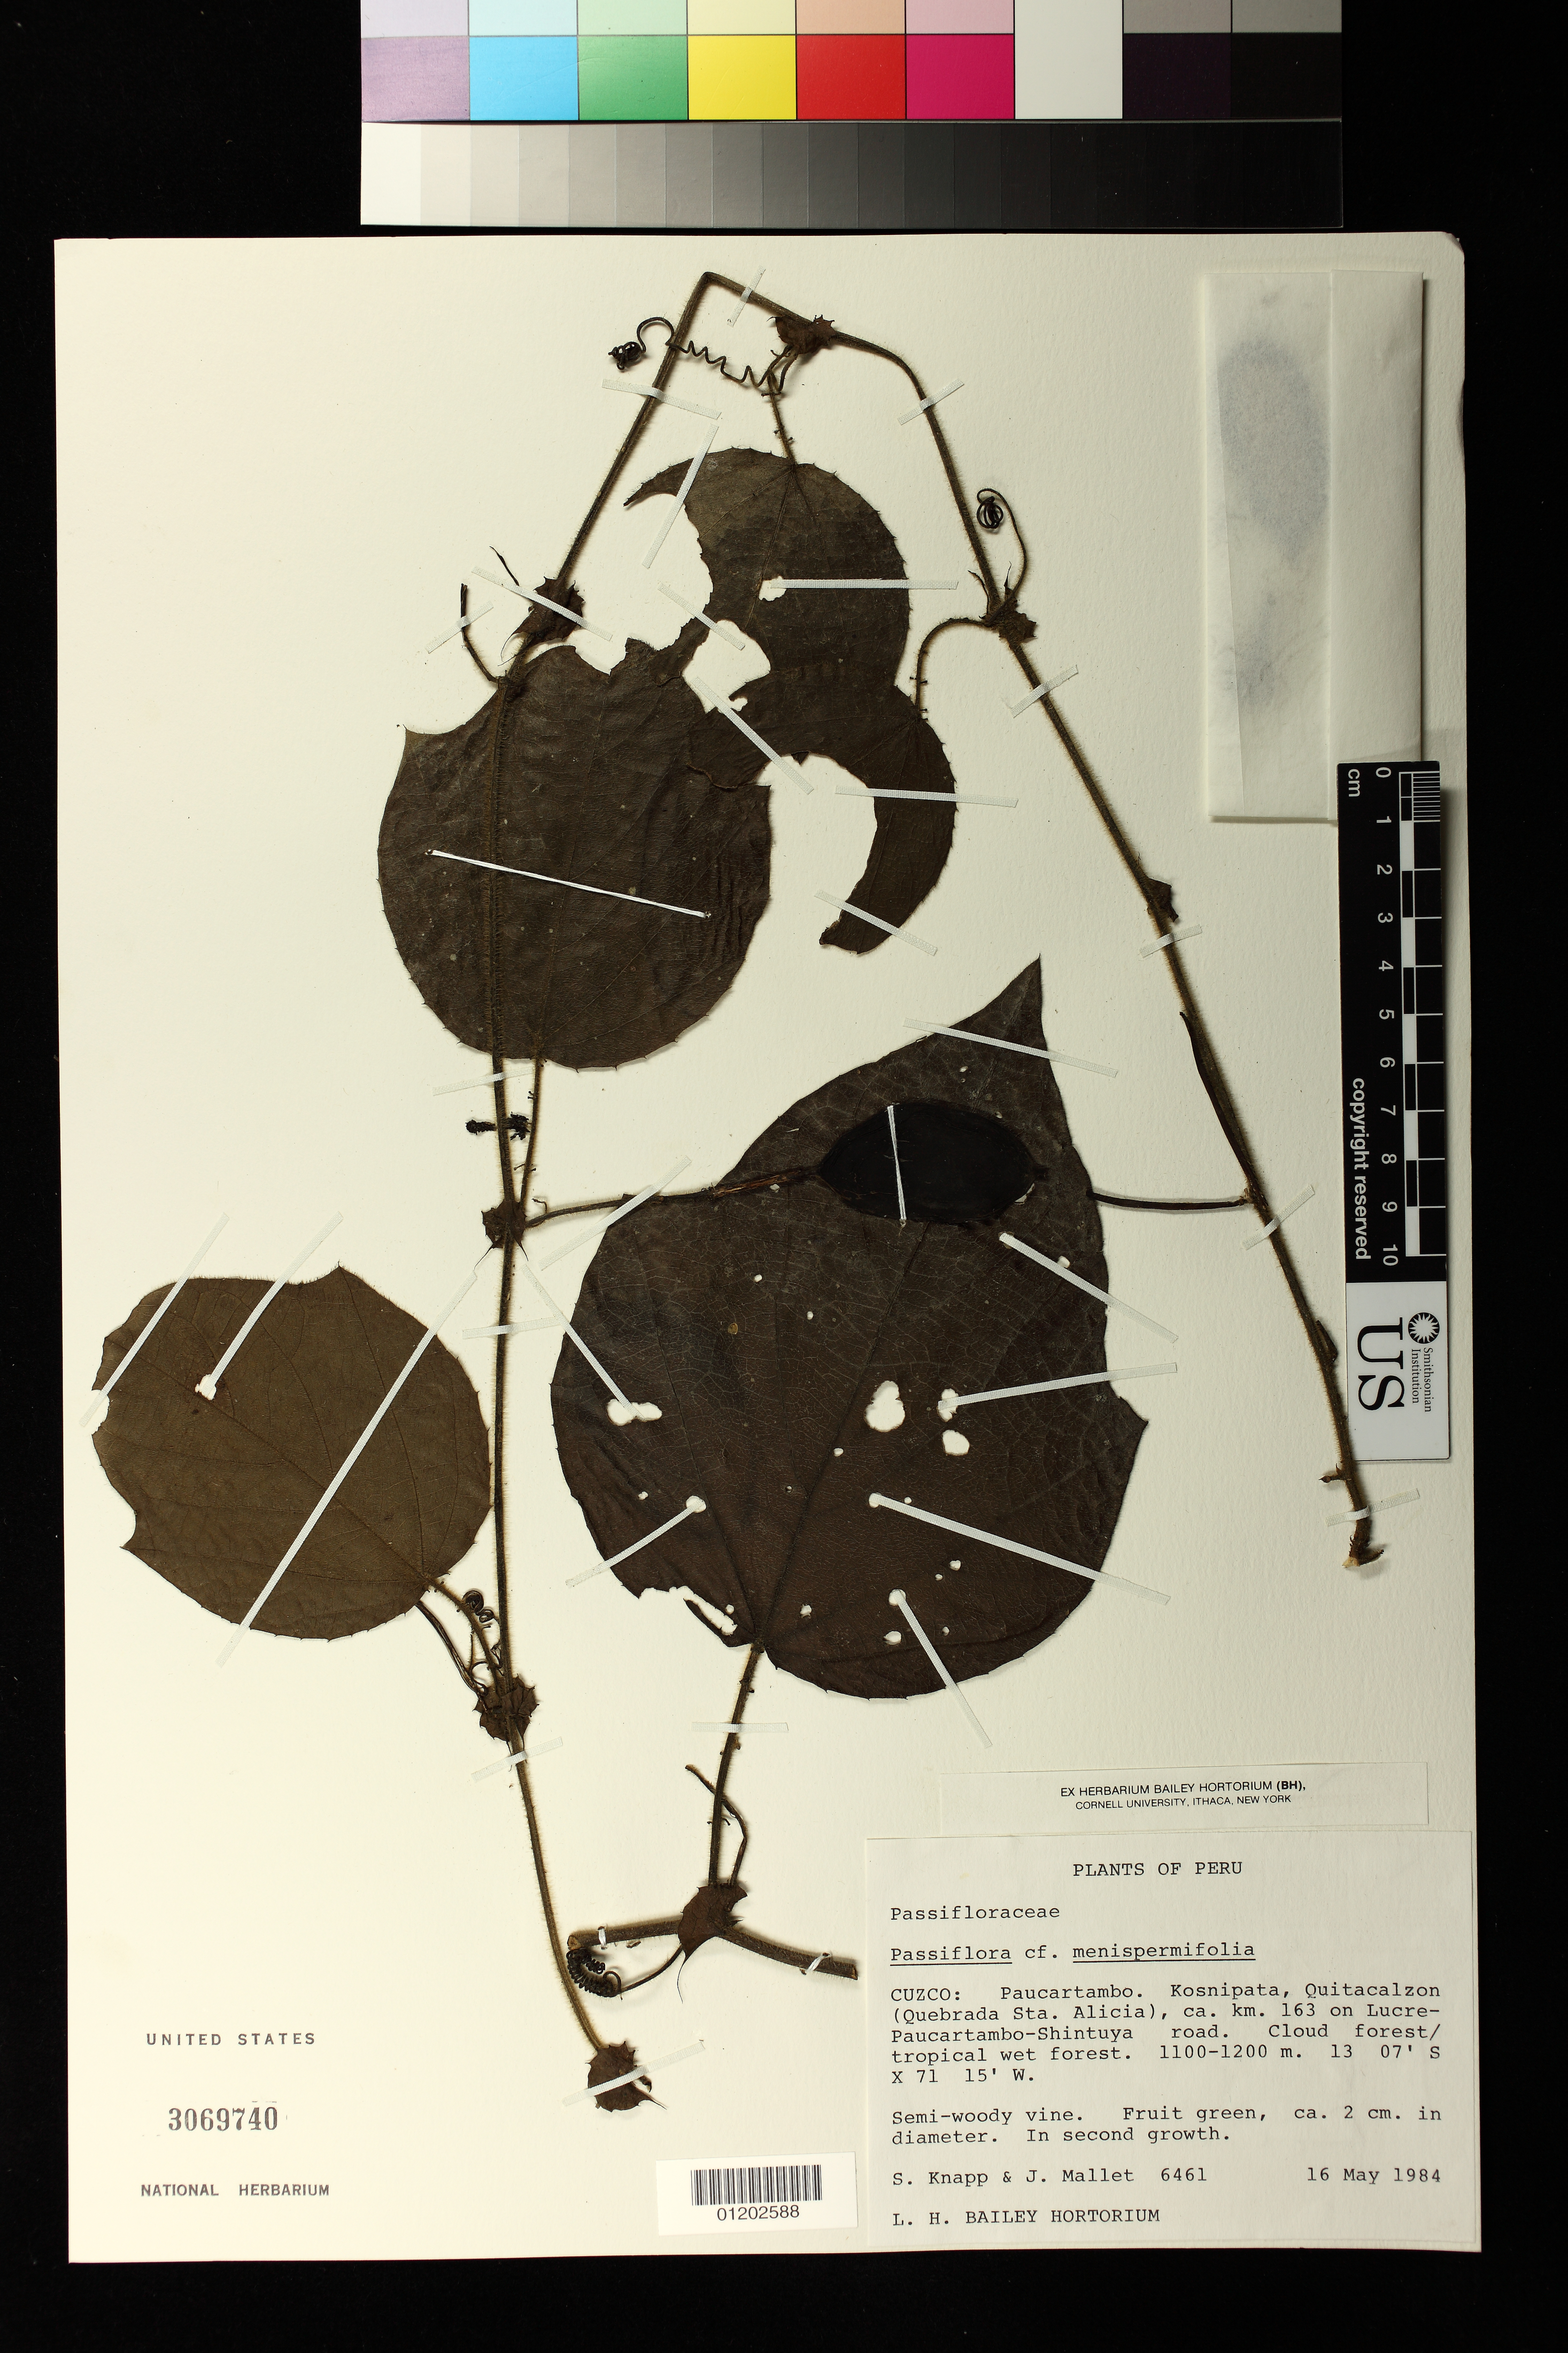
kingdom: Plantae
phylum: Tracheophyta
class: Magnoliopsida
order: Malpighiales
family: Passifloraceae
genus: Passiflora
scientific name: Passiflora menispermifolia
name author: Kunth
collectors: S. Knapp & J. Mallet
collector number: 6461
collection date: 1984-05-16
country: Peru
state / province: Cusco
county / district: Paucartambo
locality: Kosnipata, Quitacalzon (Quebrada Sta. Alica), ca. km. 163 on Lucre-Paucartambo-Shintuya road. Cloud forest/tropical wet forest.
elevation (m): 1100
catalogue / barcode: US 3069740